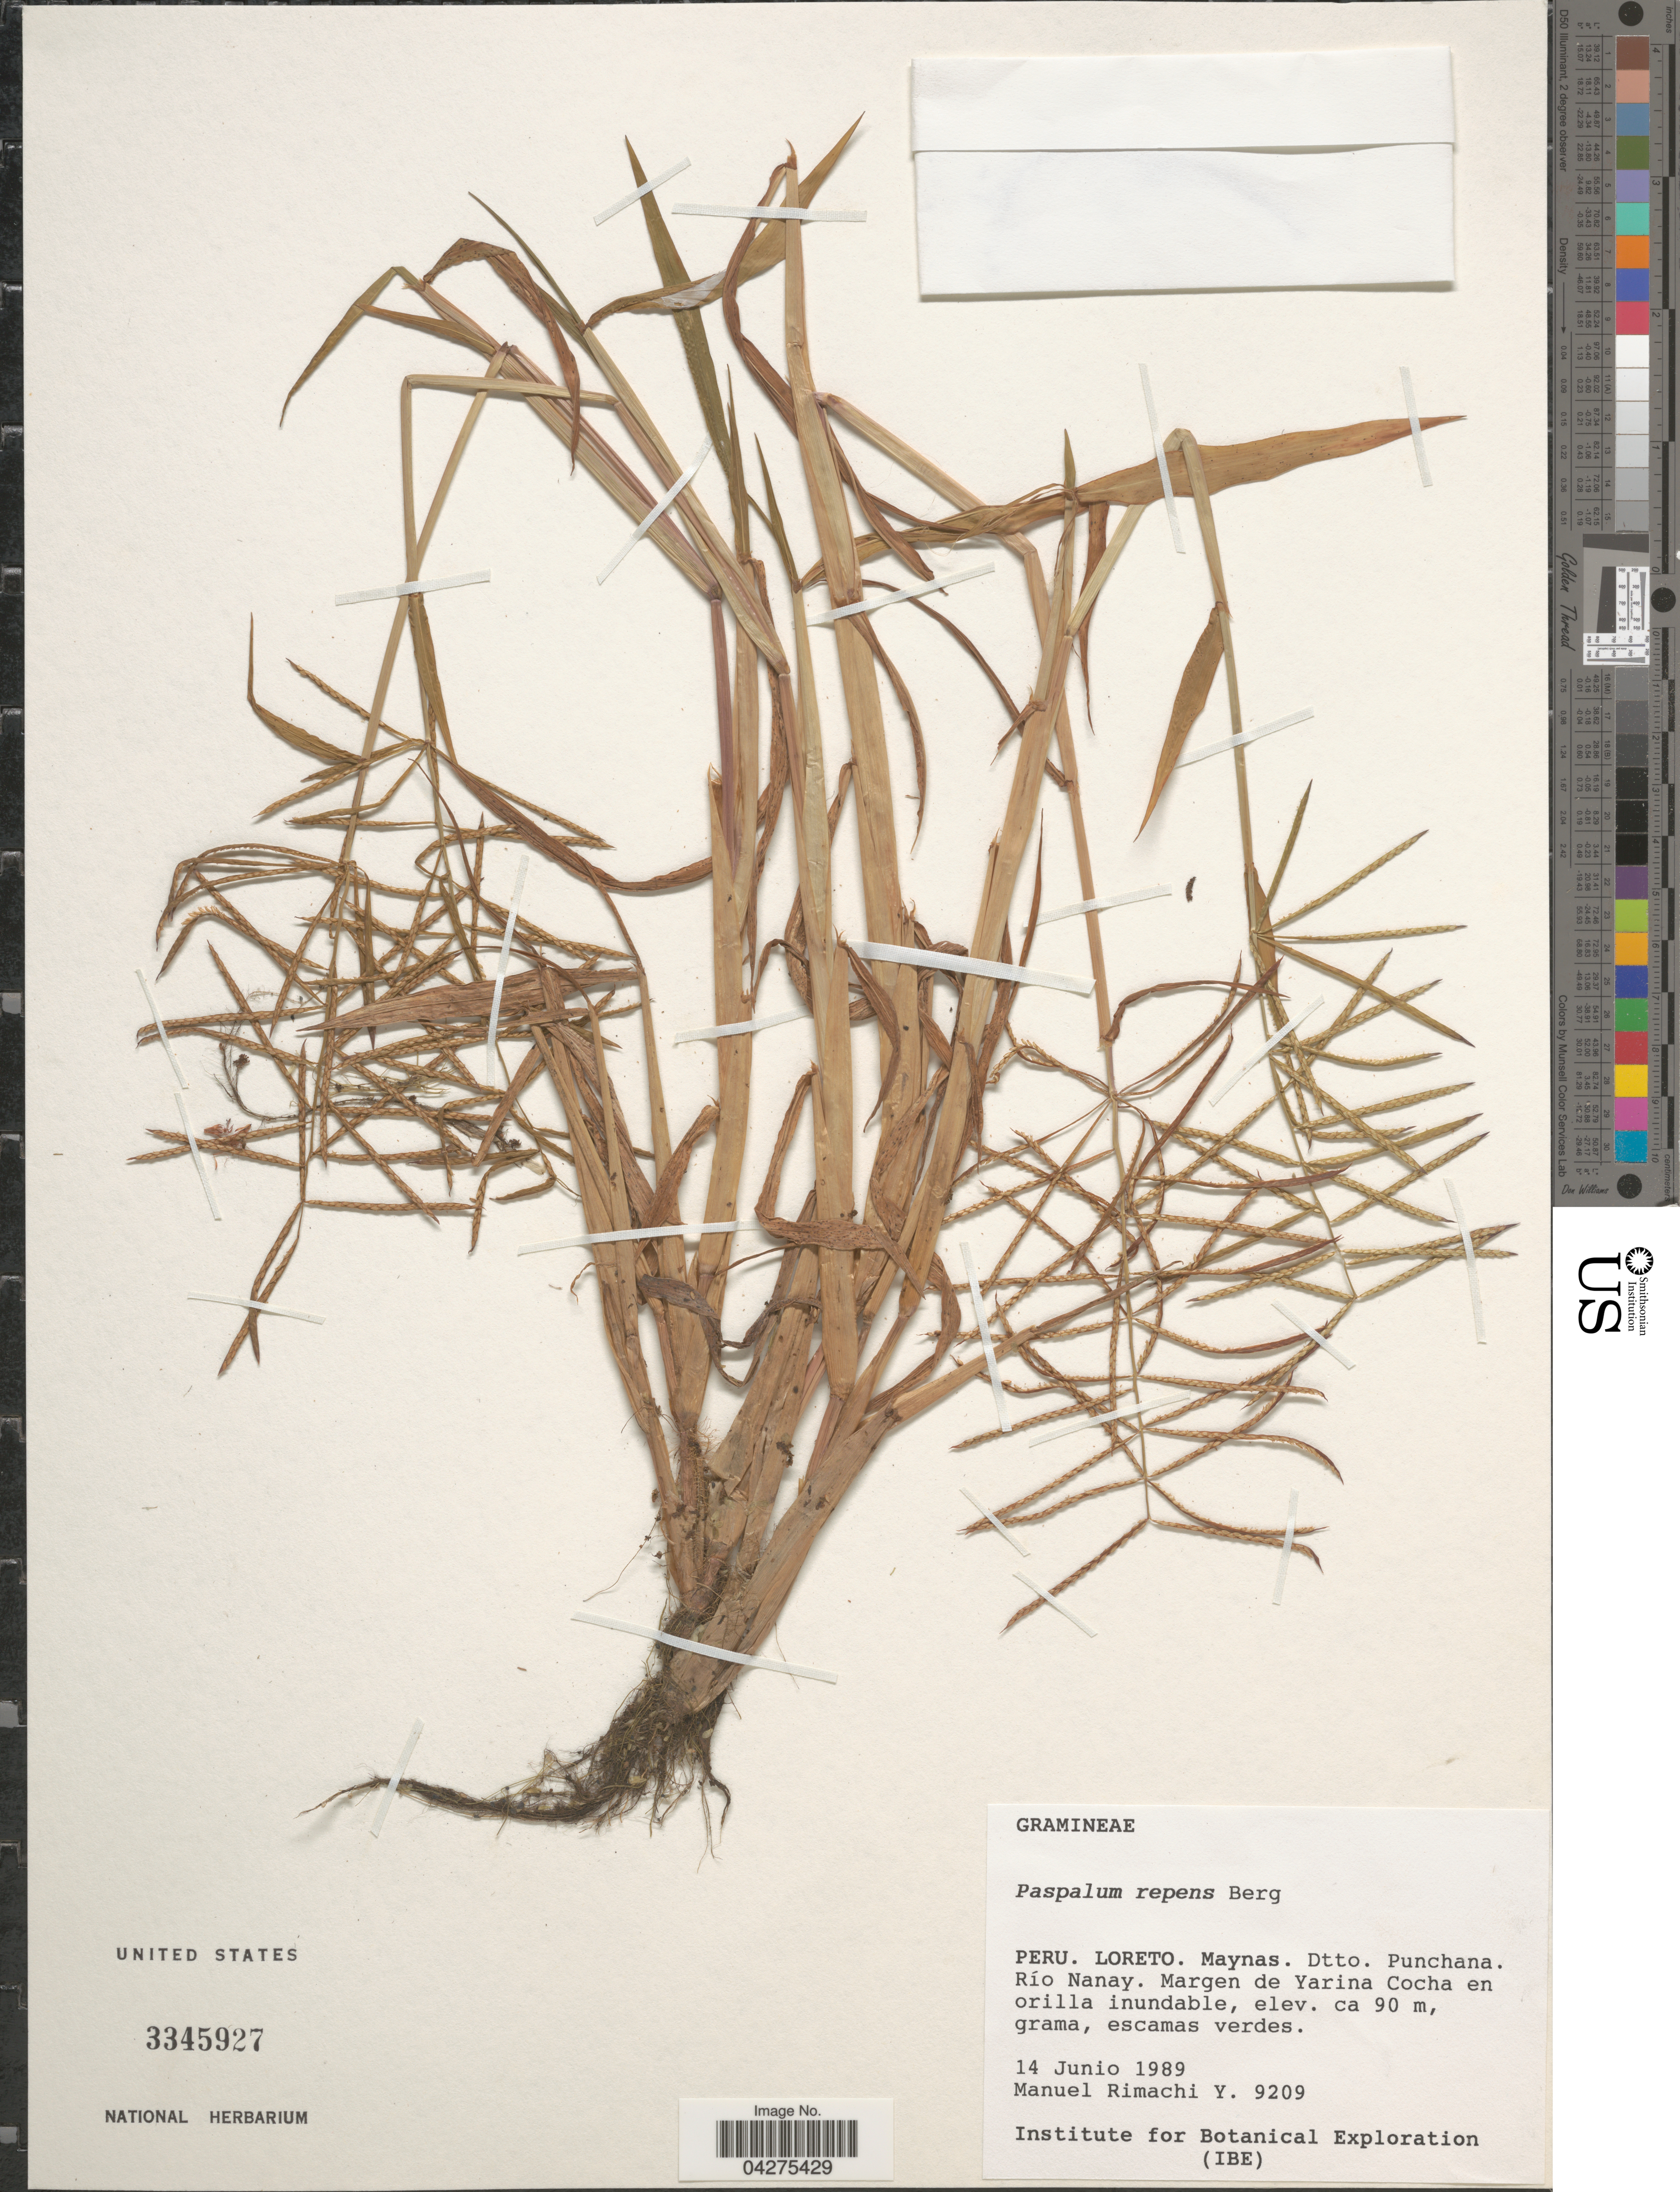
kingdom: Plantae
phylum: Tracheophyta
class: Liliopsida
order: Poales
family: Poaceae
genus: Paspalum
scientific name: Paspalum repens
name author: P.J. Bergius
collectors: M. Rimachi Y.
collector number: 9209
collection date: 1989-06-14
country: Peru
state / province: Loreto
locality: Maynas. Dtto. Punchana. Río Nanay. Margen de Yarina Cocha en orilla inundable.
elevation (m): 90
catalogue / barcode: US 3345927